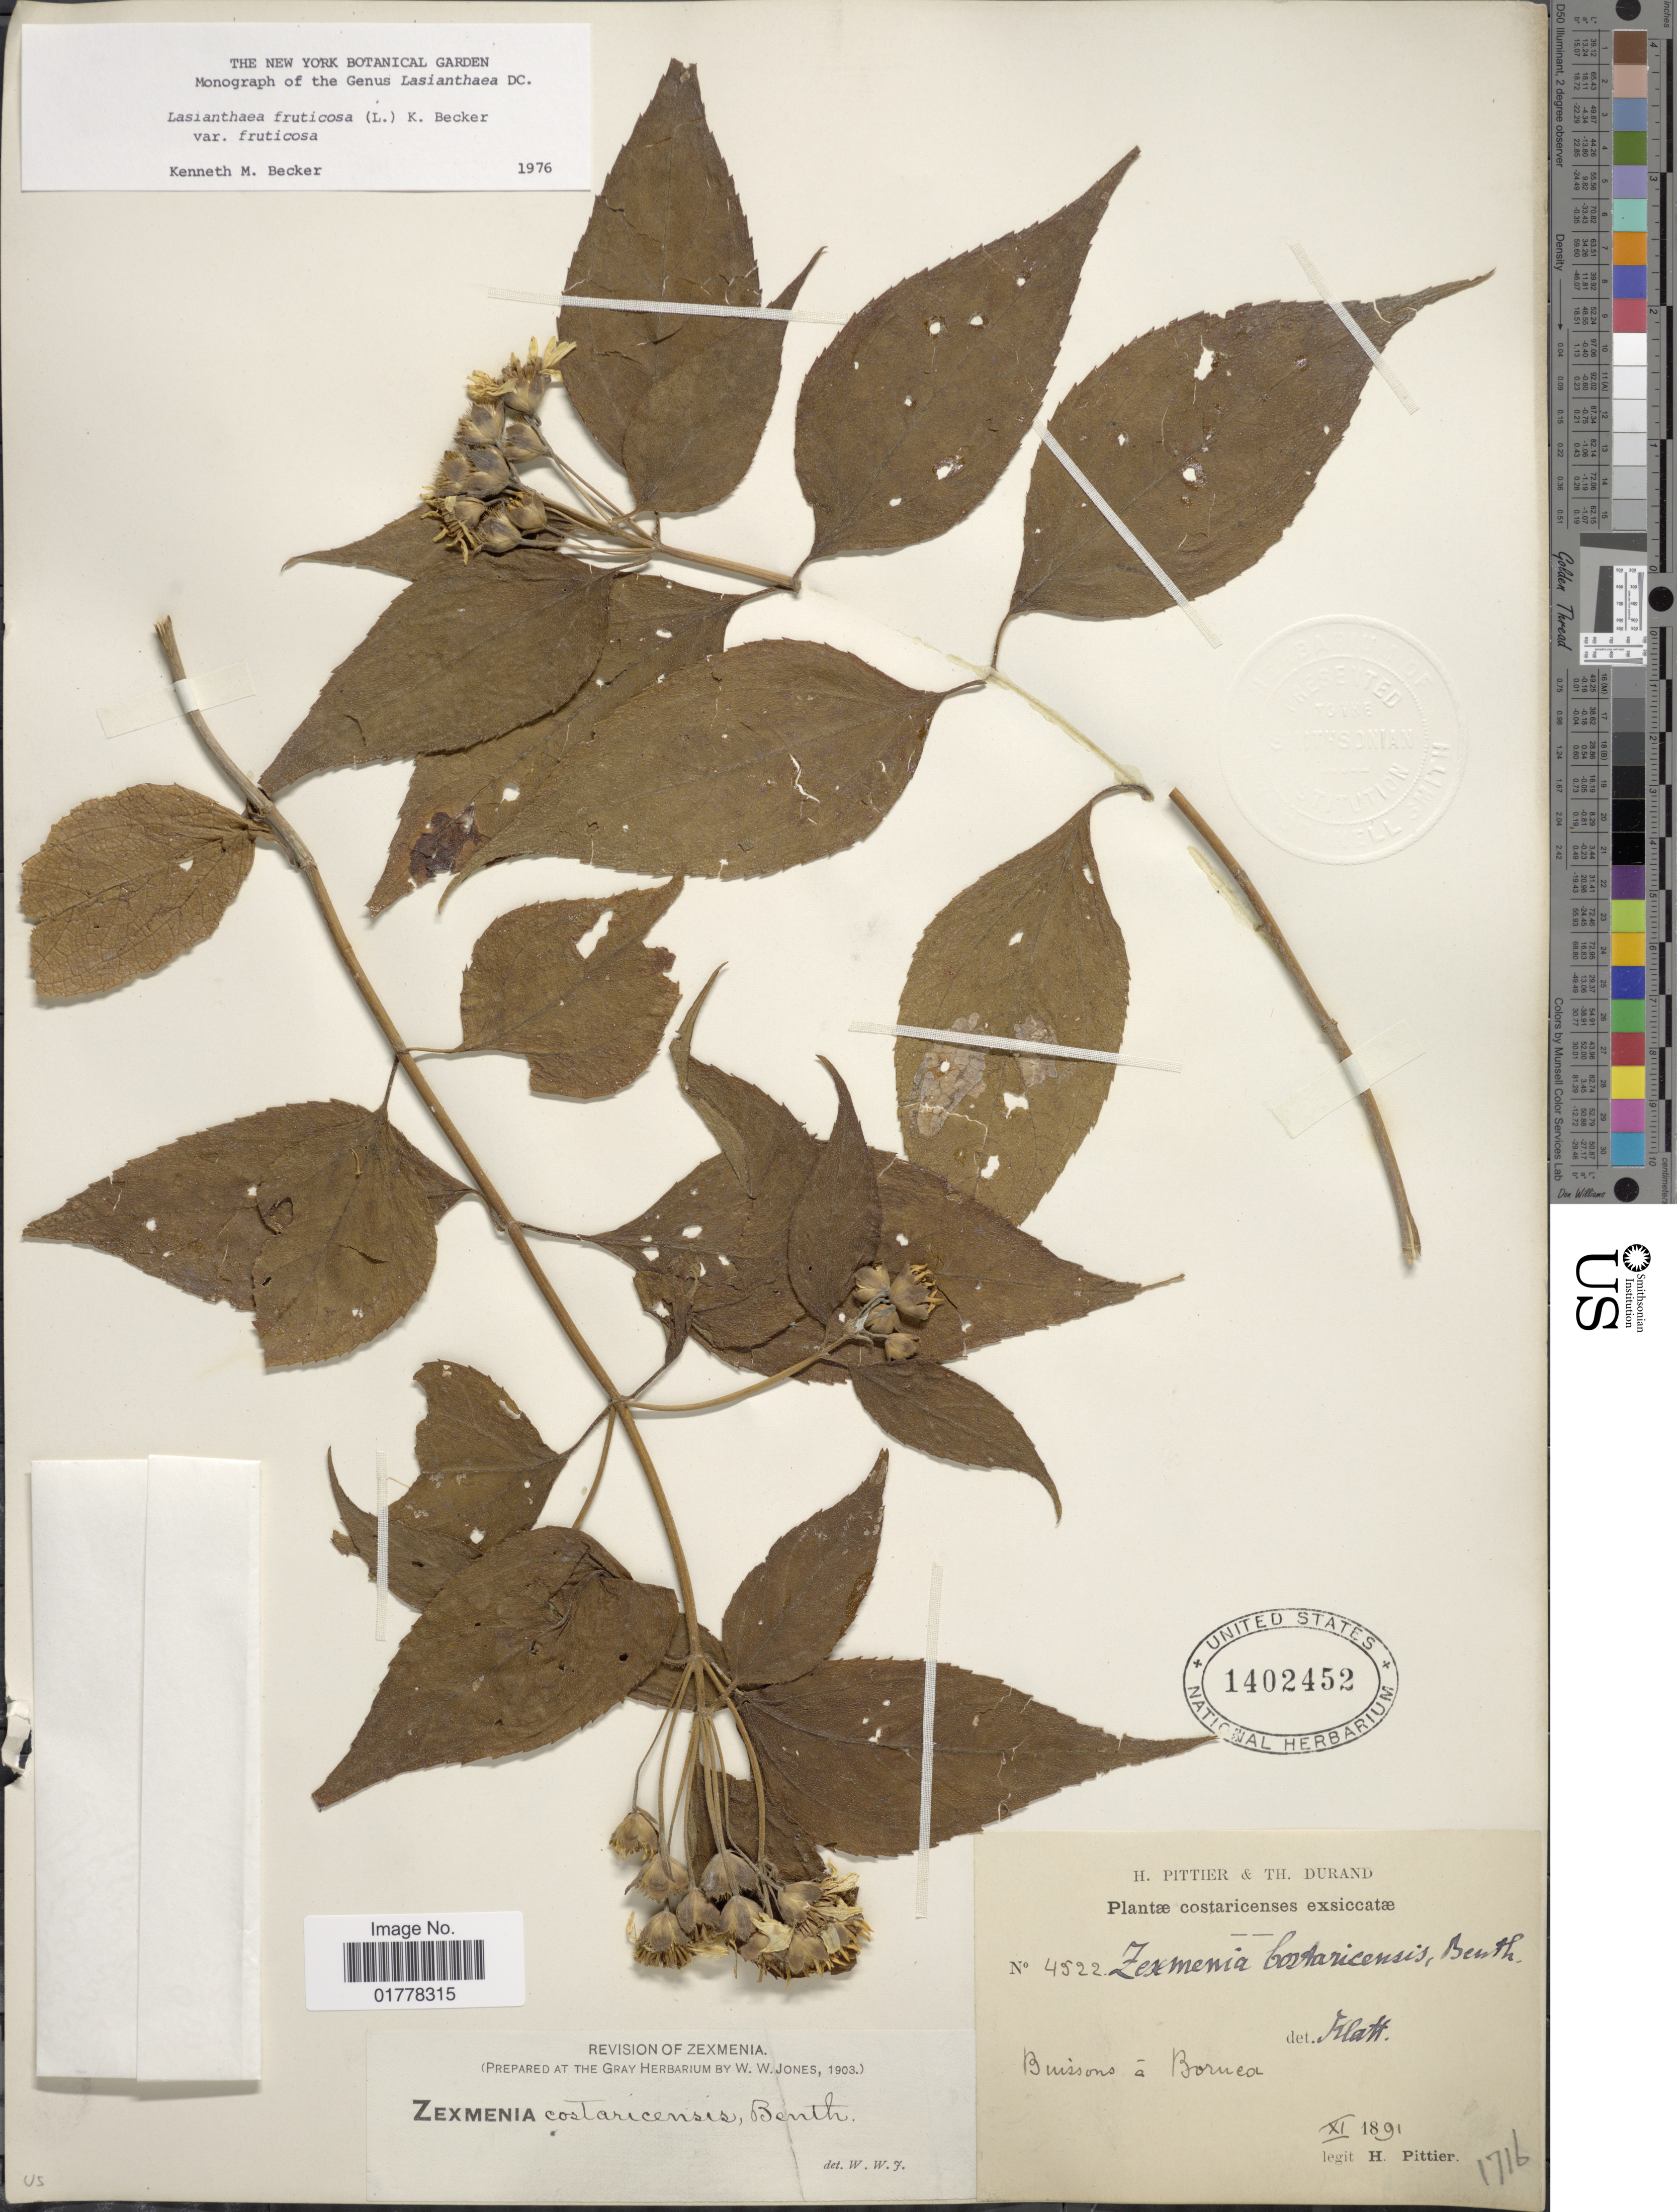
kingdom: Plantae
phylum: Tracheophyta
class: Magnoliopsida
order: Asterales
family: Asteraceae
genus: Lasianthaea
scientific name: Lasianthaea fruticosa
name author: (L.) K.M. Becker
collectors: H. F. Pittier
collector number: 4522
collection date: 1891-11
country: Costa Rica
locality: Buissons á Bornea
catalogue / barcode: US 1402452